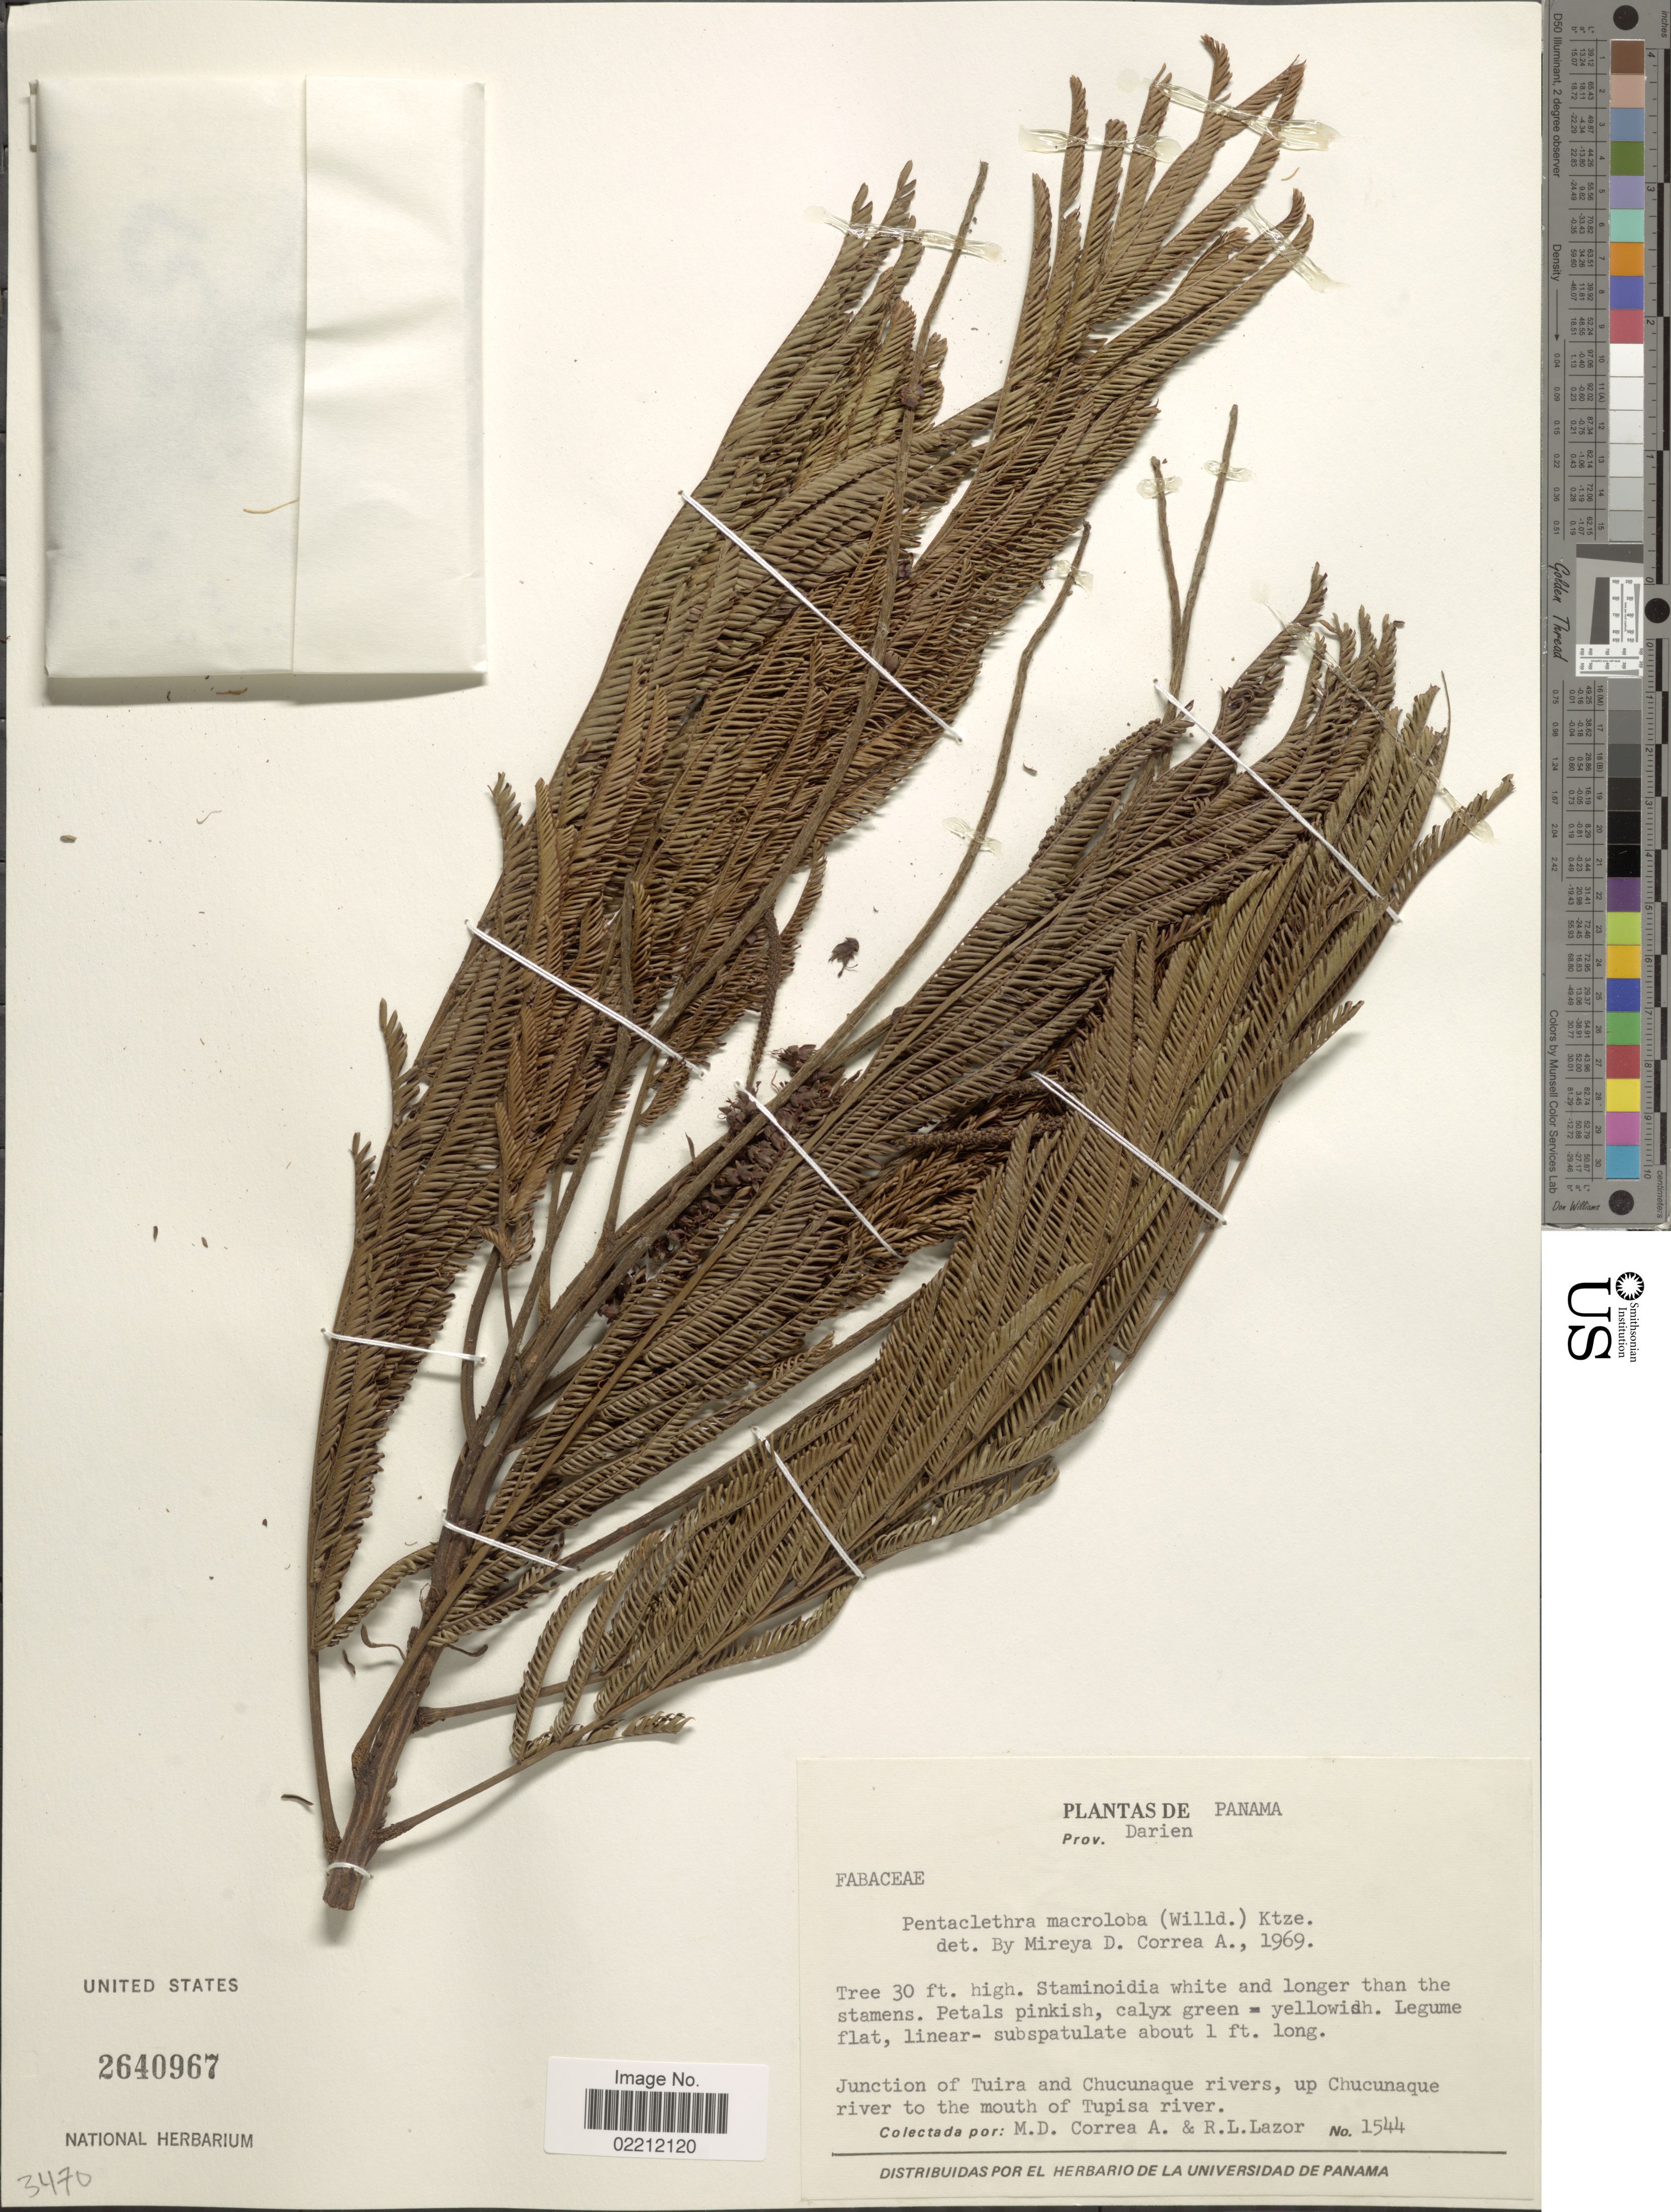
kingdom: Plantae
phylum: Tracheophyta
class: Magnoliopsida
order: Fabales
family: Fabaceae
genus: Pentaclethra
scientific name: Pentaclethra macroloba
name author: (Willd.) Kuntze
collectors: M. D. Corrêa-A. & R. L. Lazor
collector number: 1544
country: Panama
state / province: Darién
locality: Prov. Darien. Junction of Tuira and Chucunaque river, up Chucunaque river to the mouth of Tupisa river.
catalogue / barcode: US 2640967